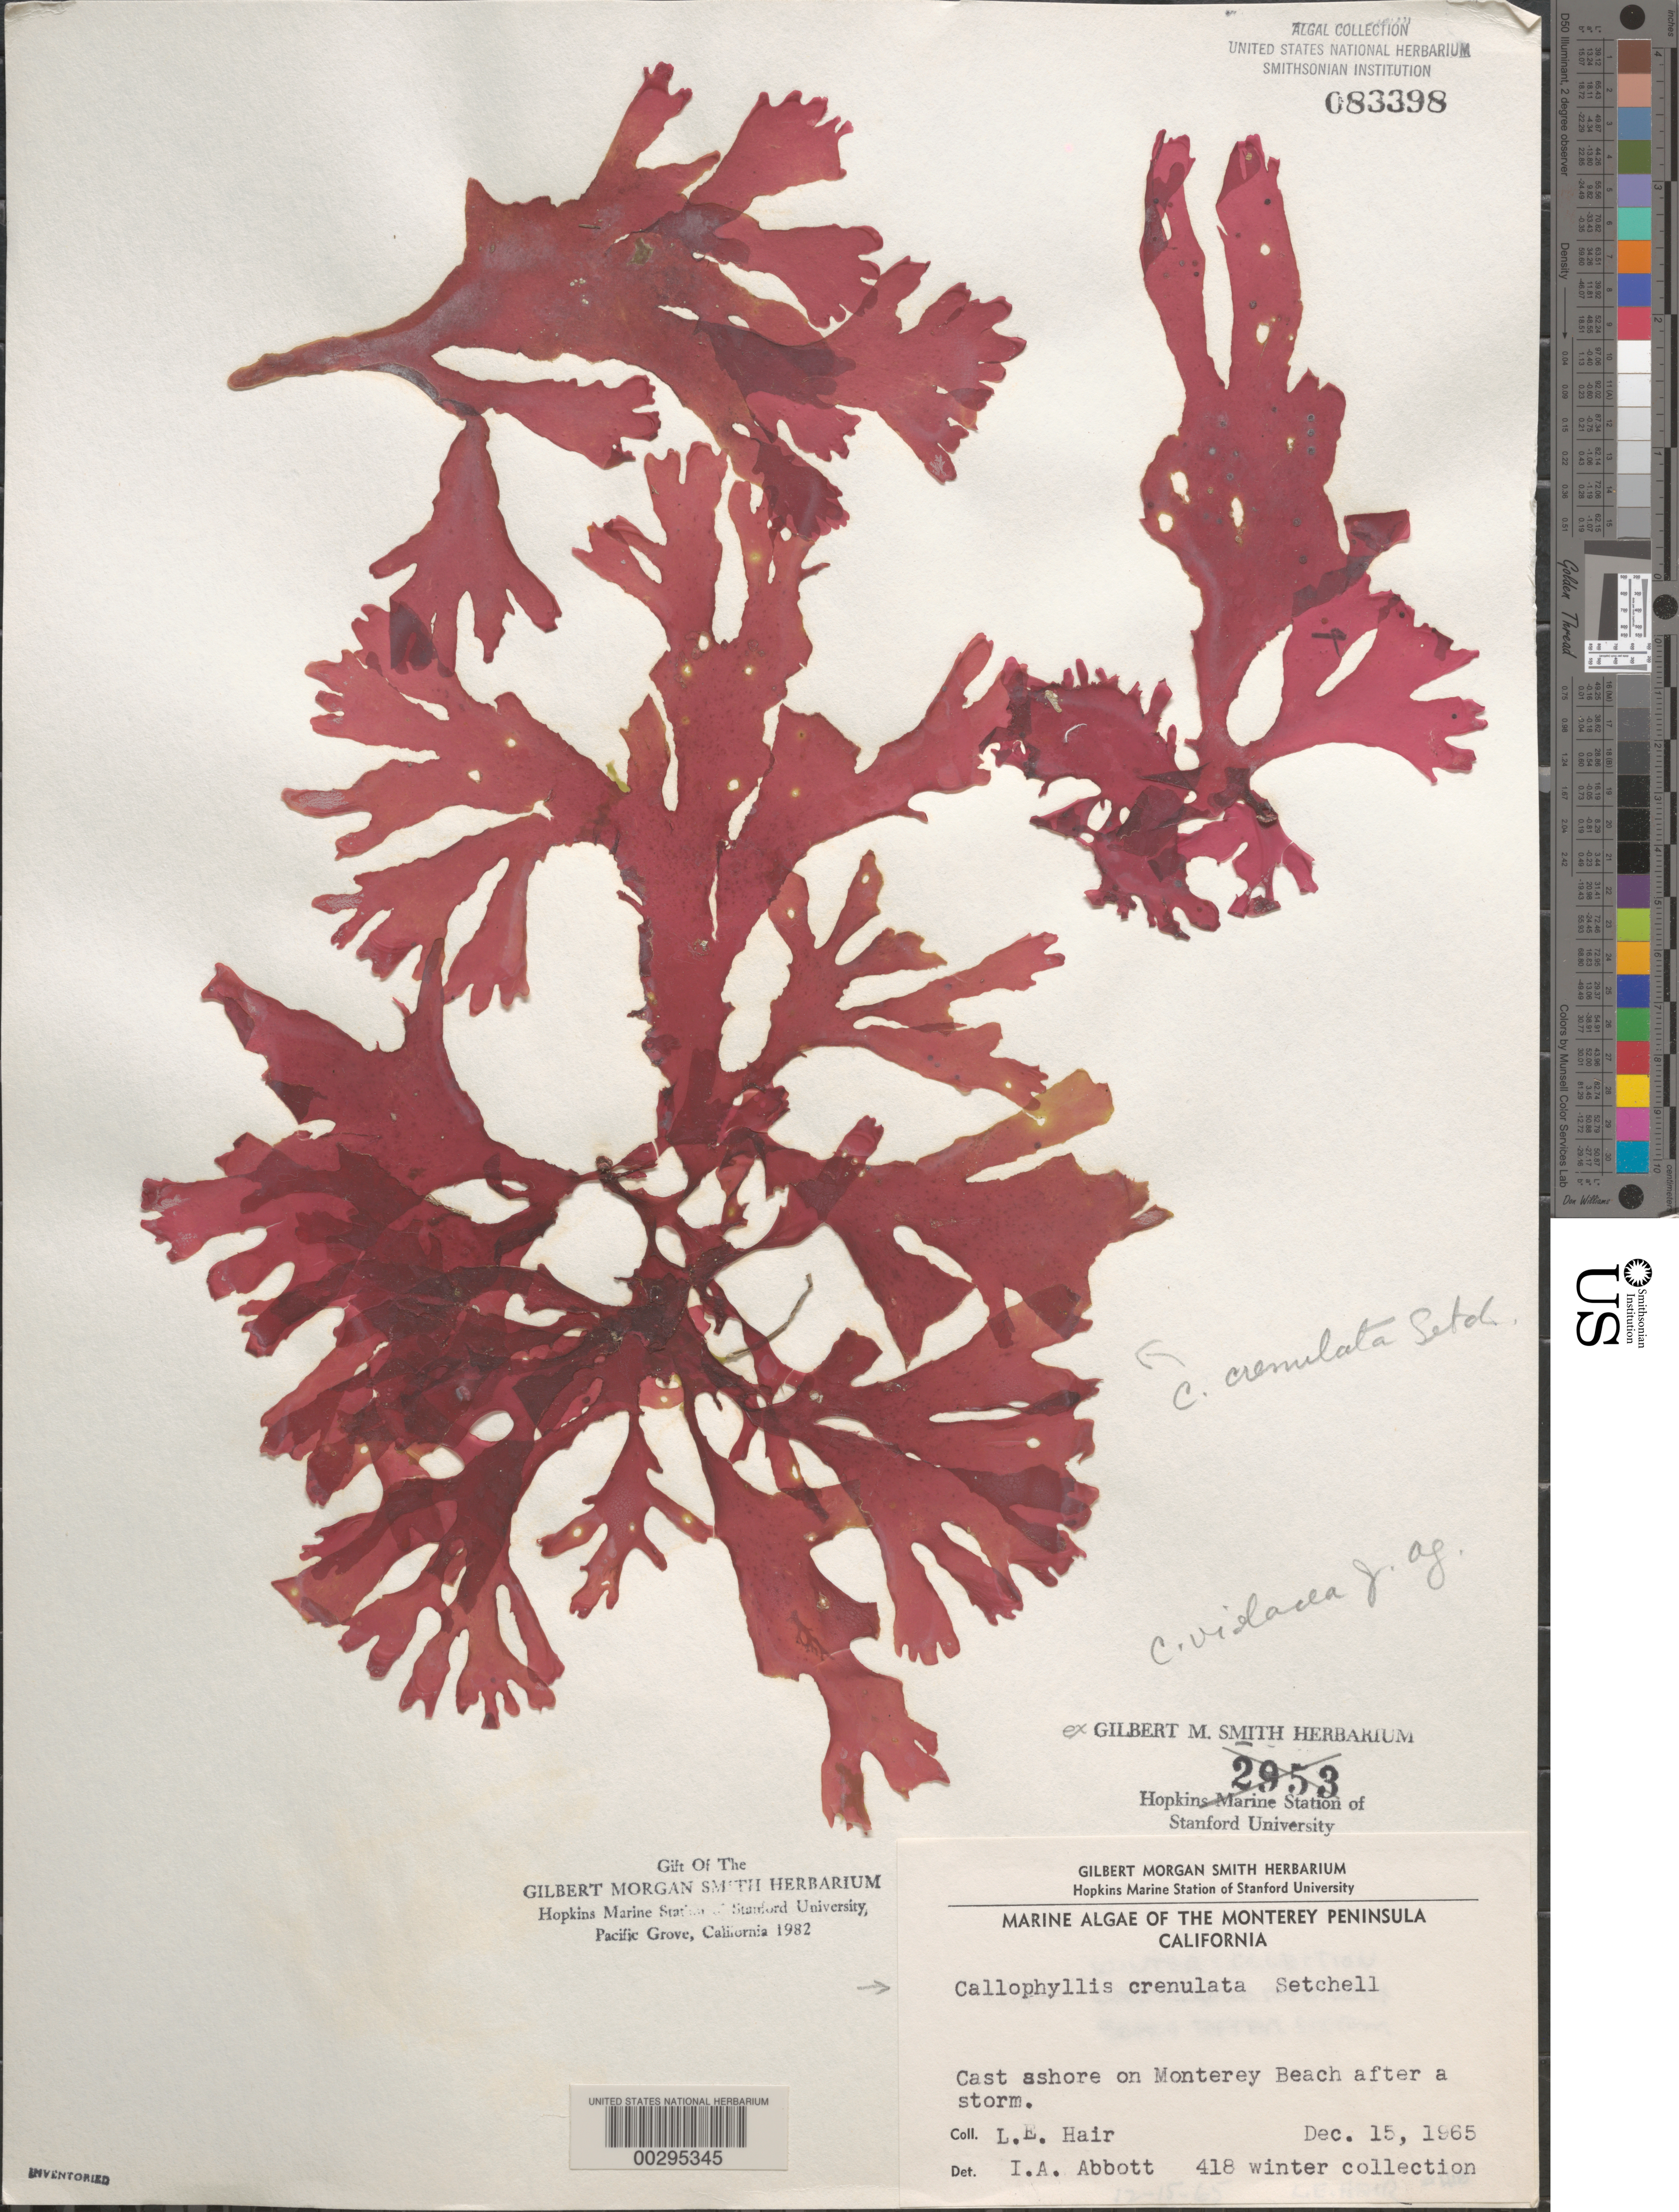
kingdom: Plantae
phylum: Rhodophyta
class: Florideophyceae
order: Gigartinales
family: Kallymeniaceae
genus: Callophyllis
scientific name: Callophyllis crenulata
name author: Setch.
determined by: Abbott, Isabella A.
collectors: L. Hair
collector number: Leh 418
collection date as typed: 15 Dec 1965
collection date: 1965-12-15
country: United States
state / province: California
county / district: Monterey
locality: Monterey Beach, Monterey Peninsula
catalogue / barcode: US 83398